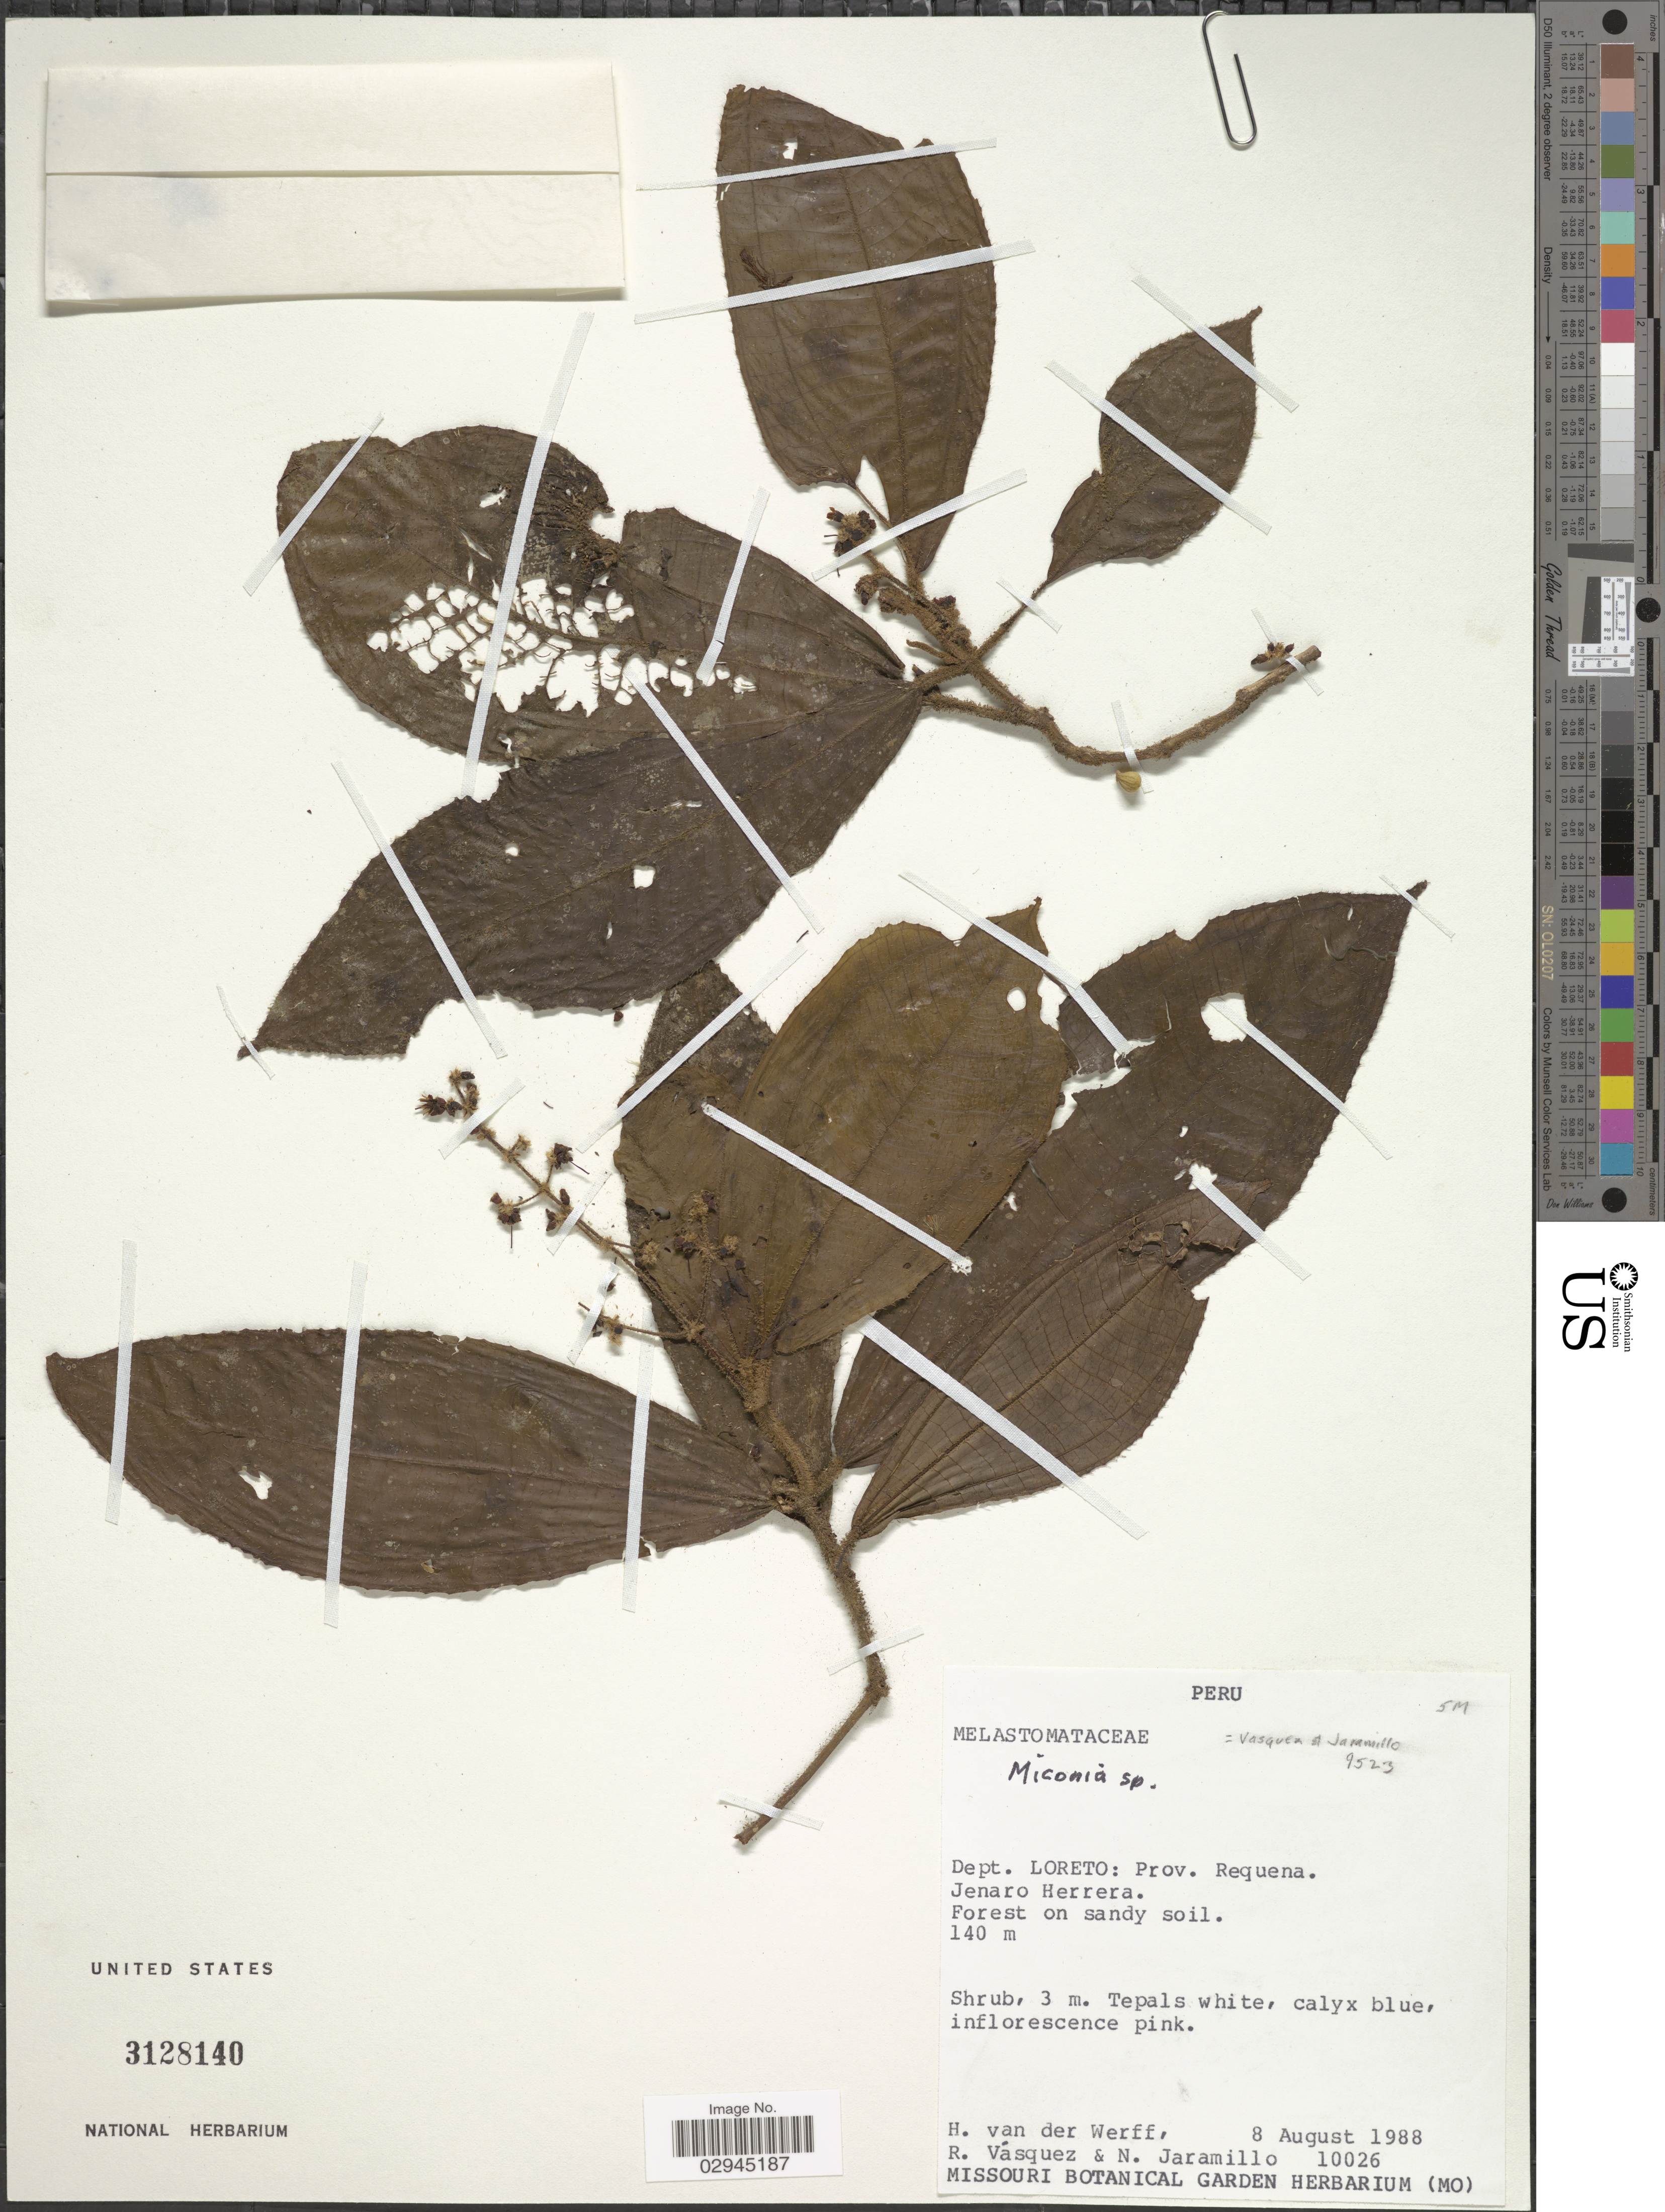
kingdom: Plantae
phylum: Tracheophyta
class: Magnoliopsida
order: Myrtales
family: Melastomataceae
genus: Miconia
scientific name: Miconia sp.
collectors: H. van der Werff, R. Vásquez & N. Jaramillo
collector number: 10026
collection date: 1988-08-08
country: Peru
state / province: Loreto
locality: Dept. Loreto: Prov. Requena. Jenaro Herrera.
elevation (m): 140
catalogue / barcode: US 3128140